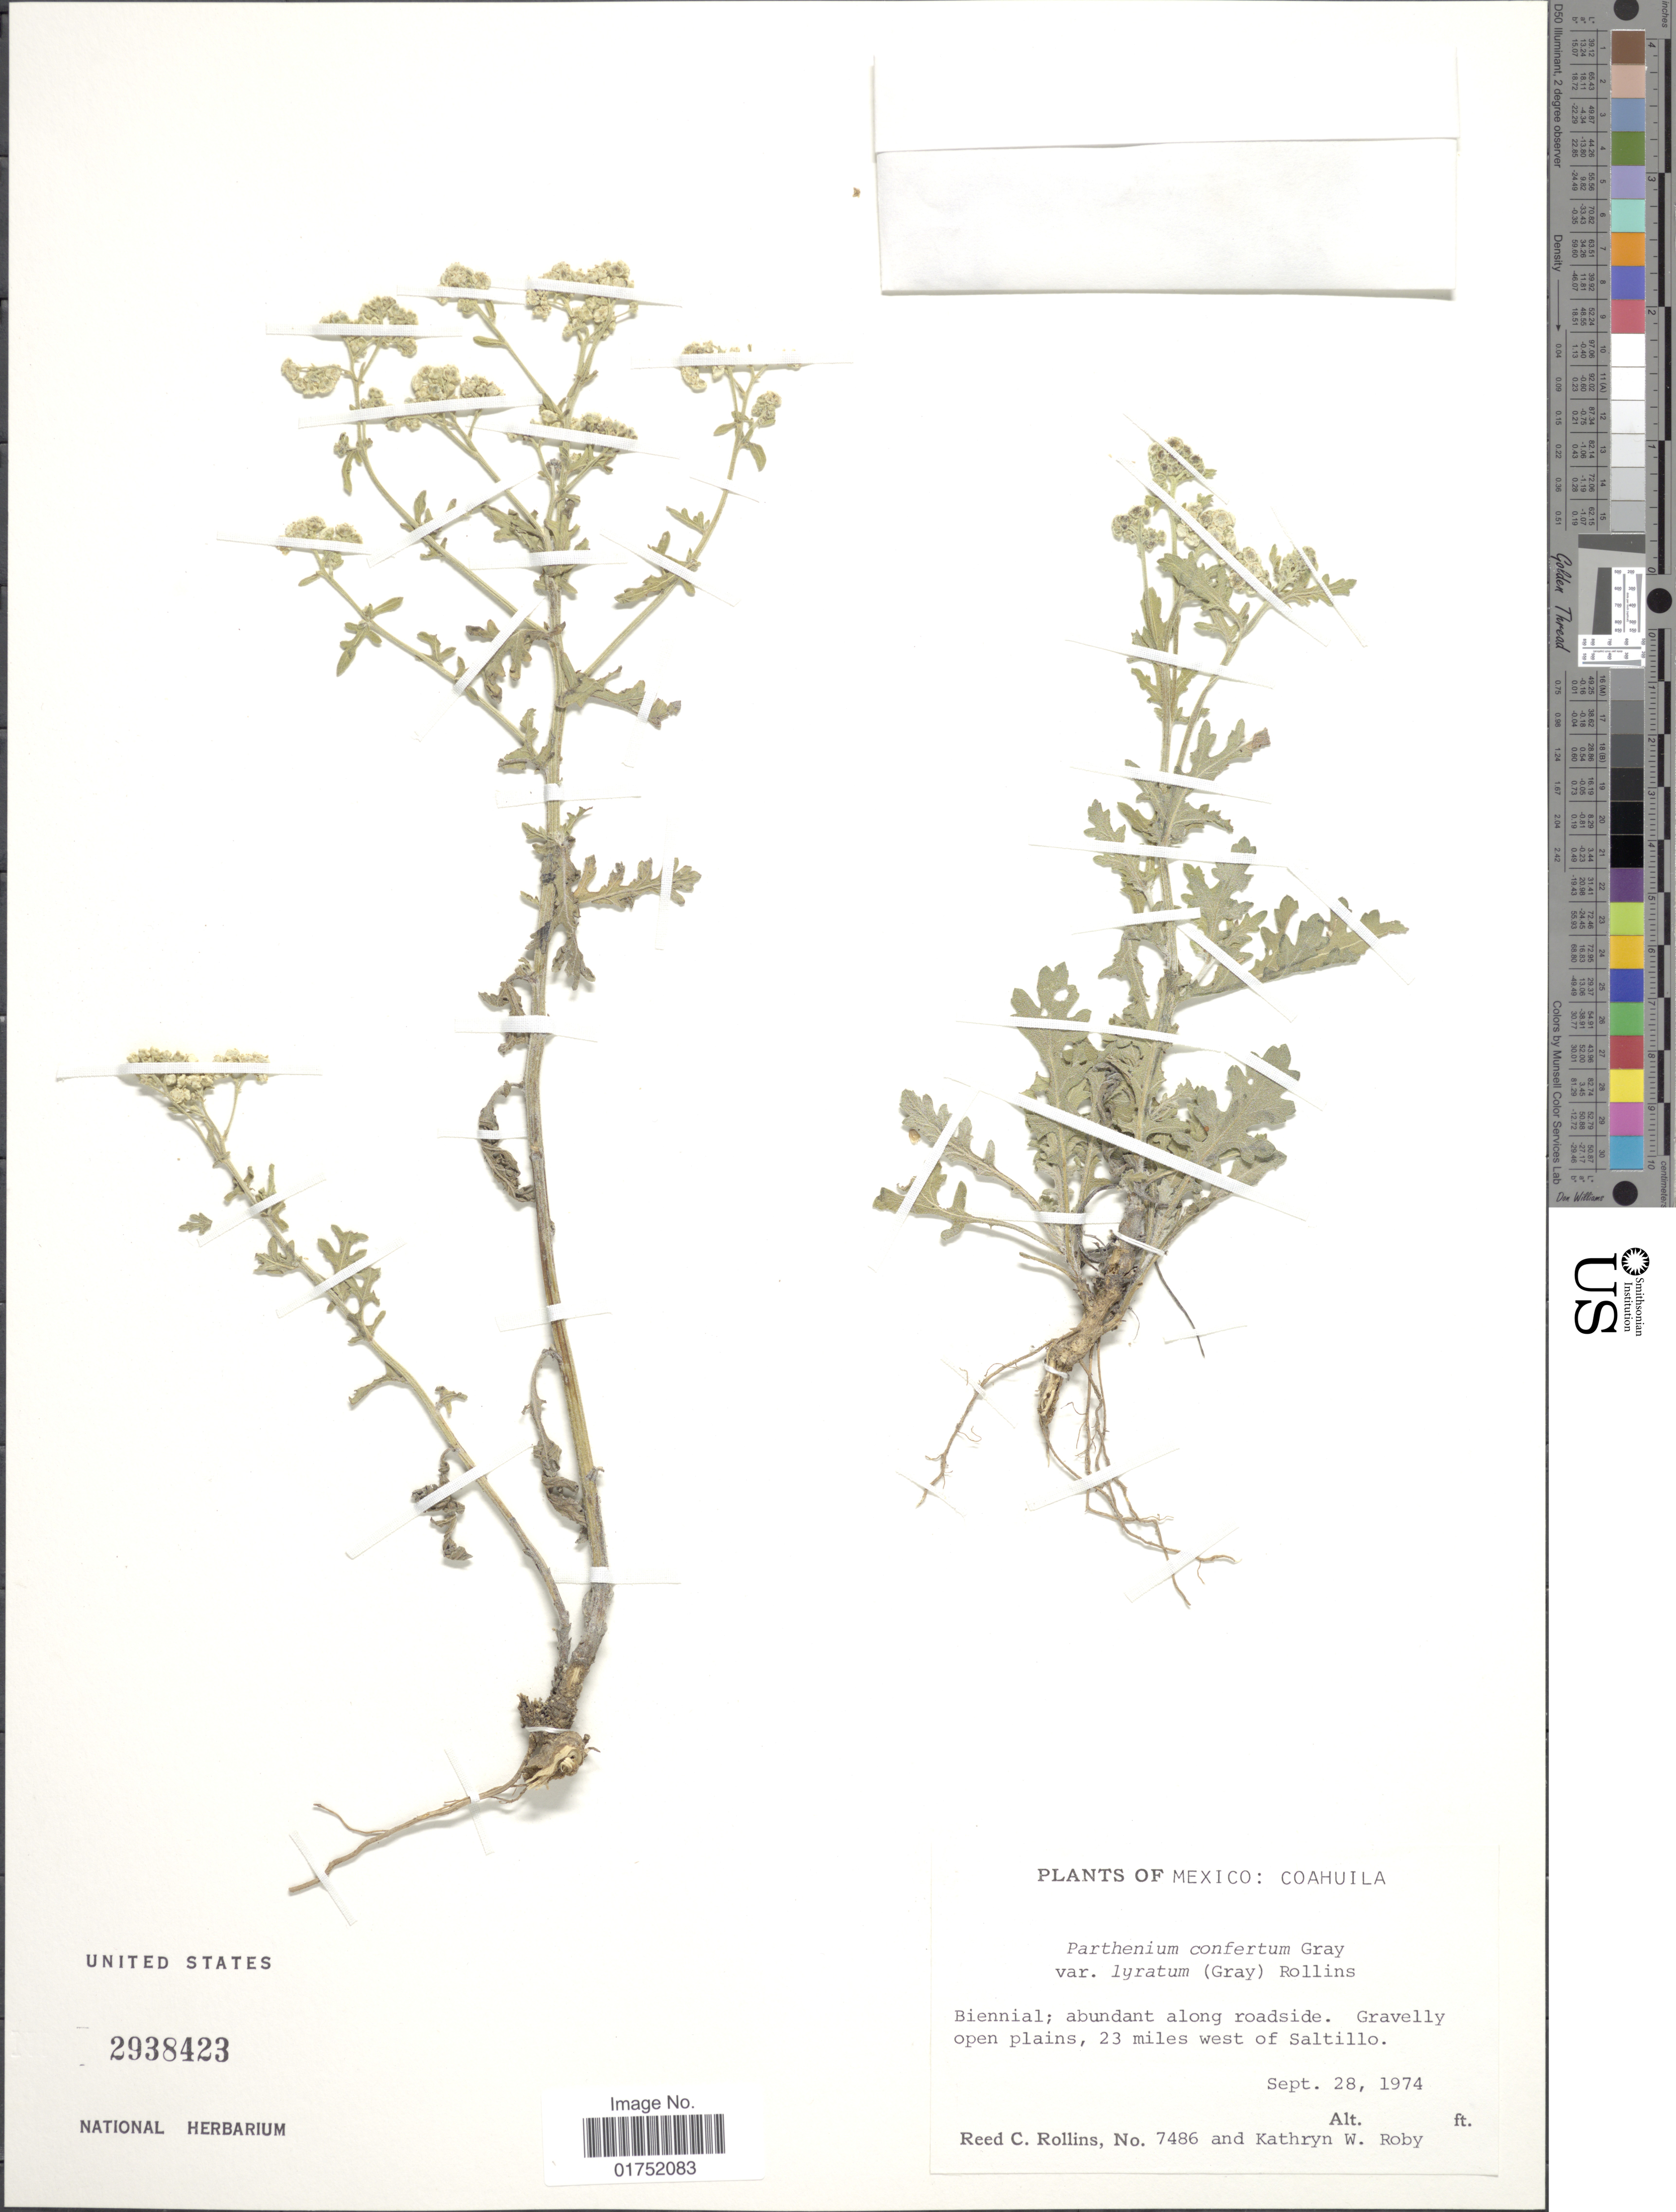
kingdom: Plantae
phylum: Tracheophyta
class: Magnoliopsida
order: Asterales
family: Asteraceae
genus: Parthenium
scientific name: Parthenium confertum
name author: A. Gray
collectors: R. C. Rollins & K. W. Roby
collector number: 7486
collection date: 1974-09-28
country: Mexico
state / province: Coahuila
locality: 23 miles west of Saltillo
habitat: abundant along roadside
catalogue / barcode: US 2938423